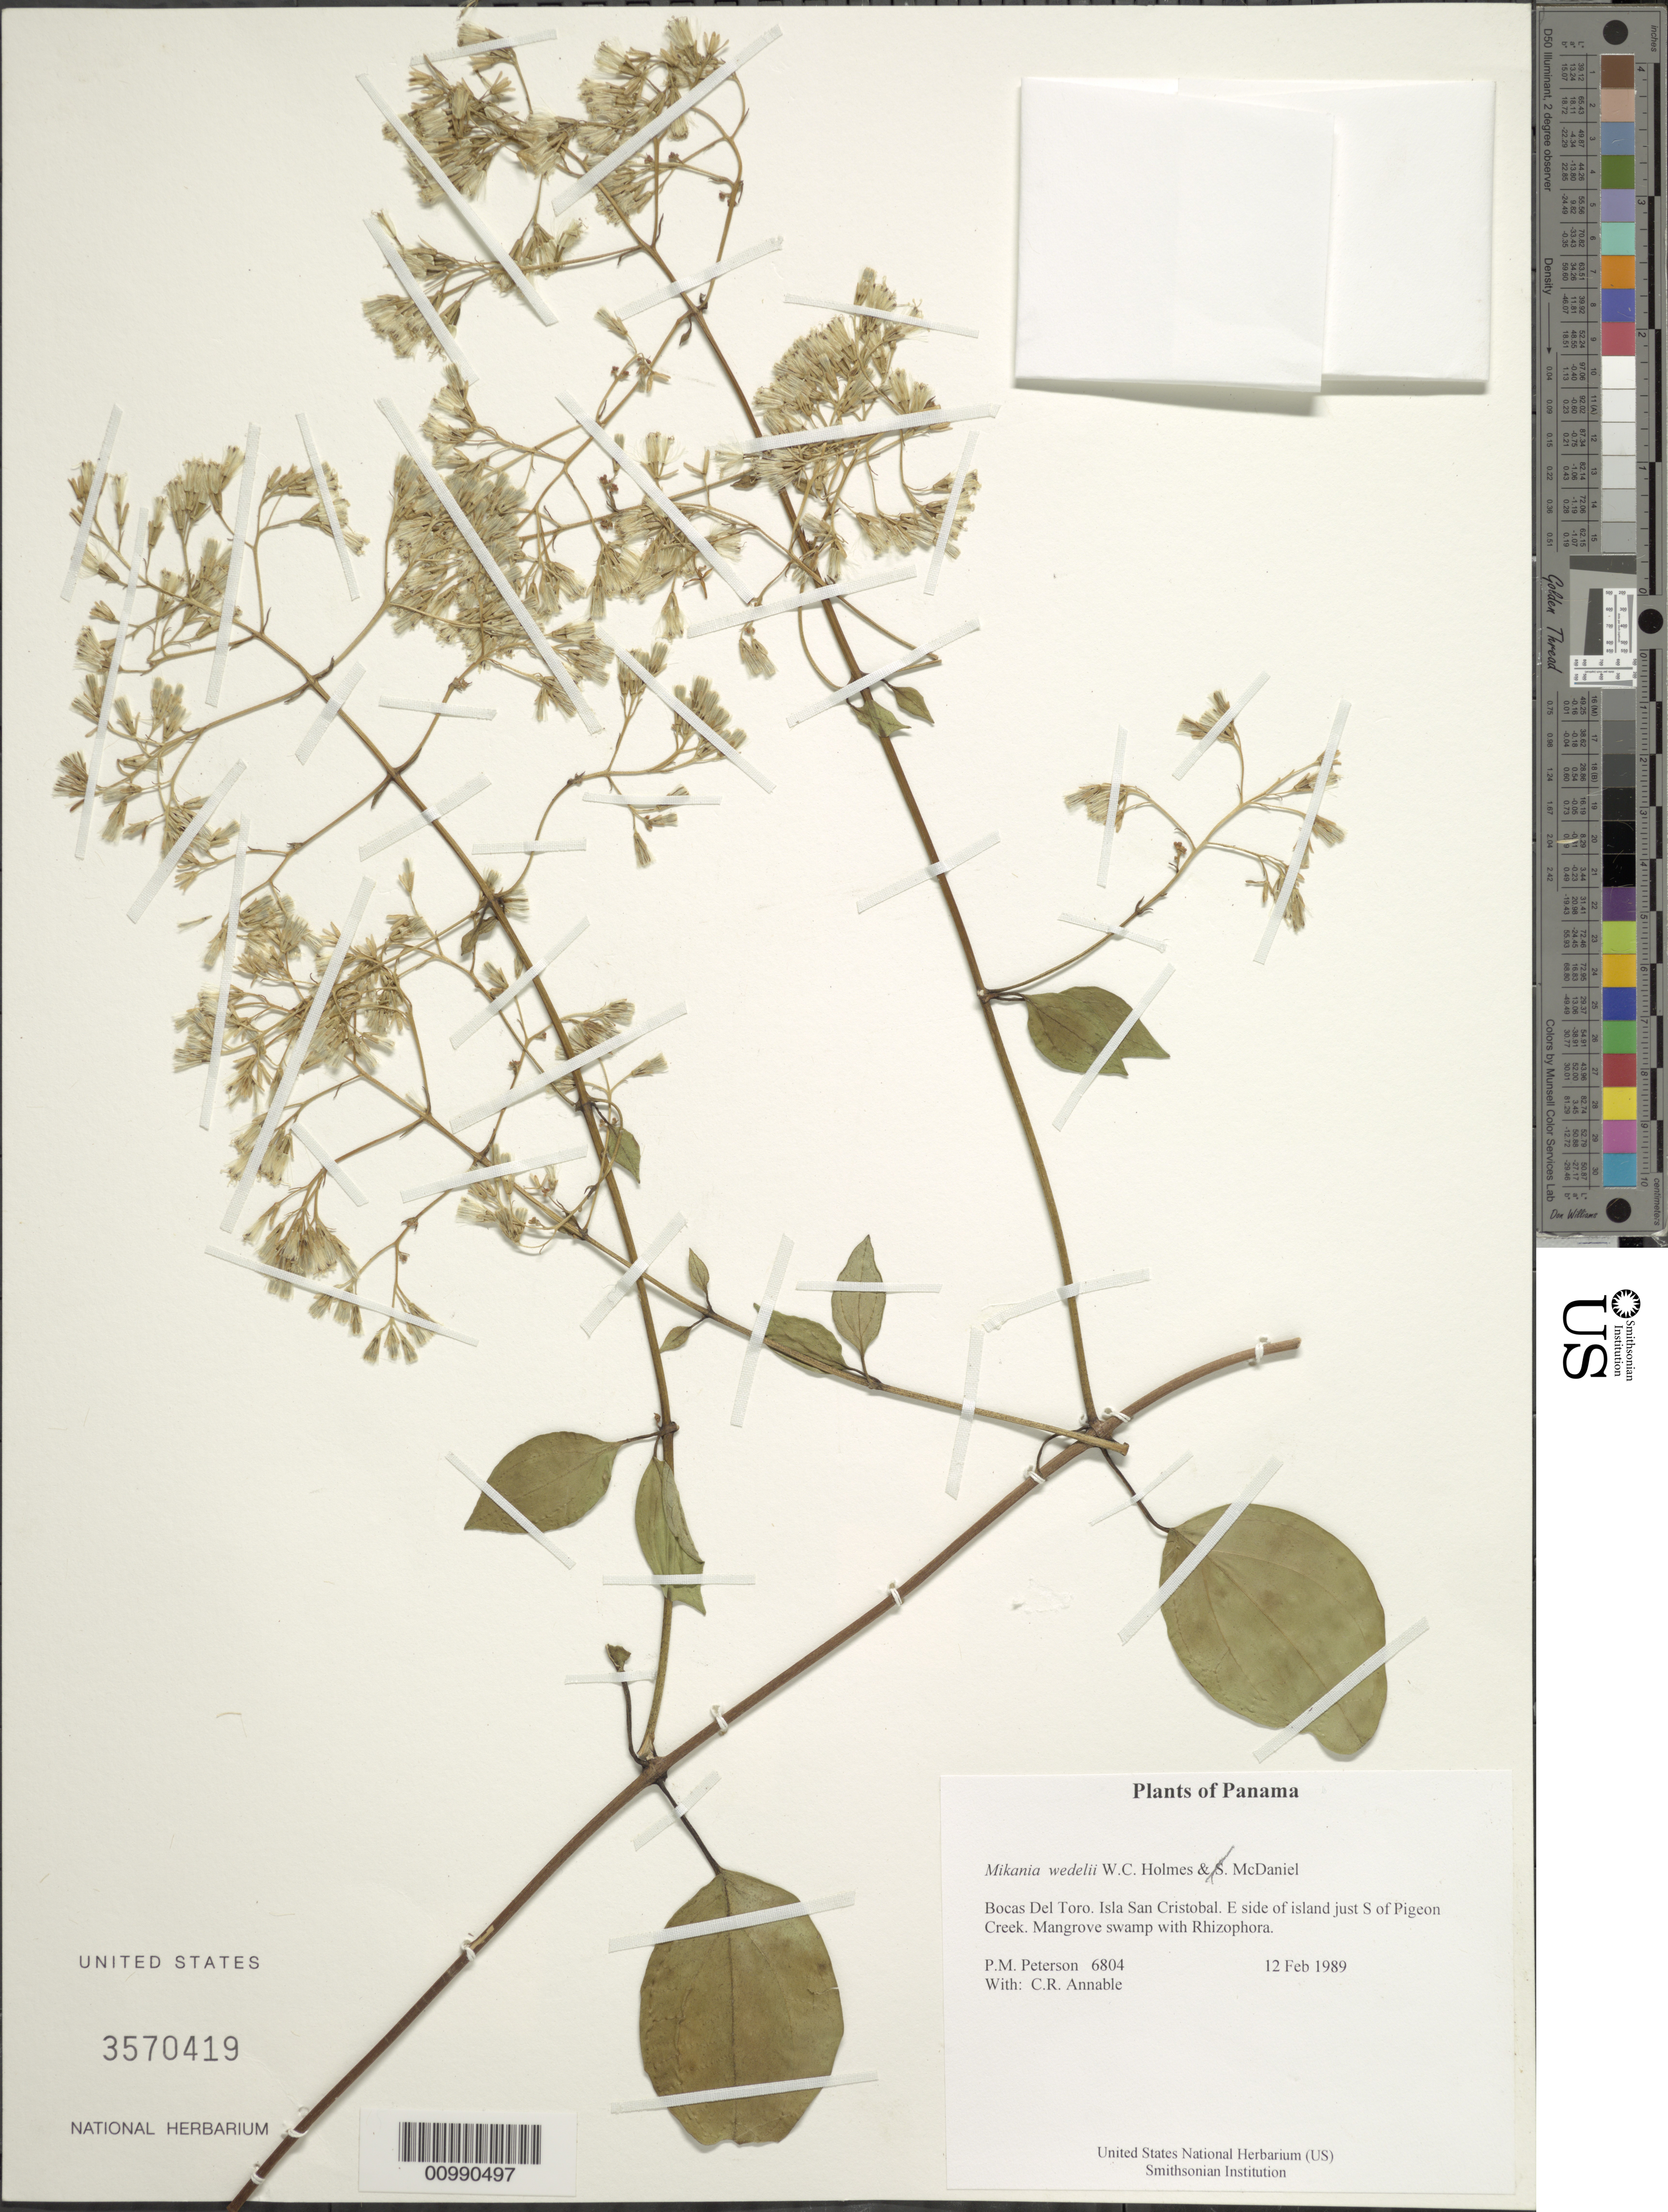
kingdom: Plantae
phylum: Tracheophyta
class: Magnoliopsida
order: Asterales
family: Asteraceae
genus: Mikania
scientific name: Mikania wedelii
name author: W.C. Holmes & McDaniel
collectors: P. M. Peterson & C. R. Annable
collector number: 06804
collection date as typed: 12 Feb 1989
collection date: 1989-02-12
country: Panama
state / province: Bocas del Toro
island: San Cristobal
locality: E side of island just S of Pigeon Creek.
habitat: Mangrove swamp with Rhizophora.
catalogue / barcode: US 3570419